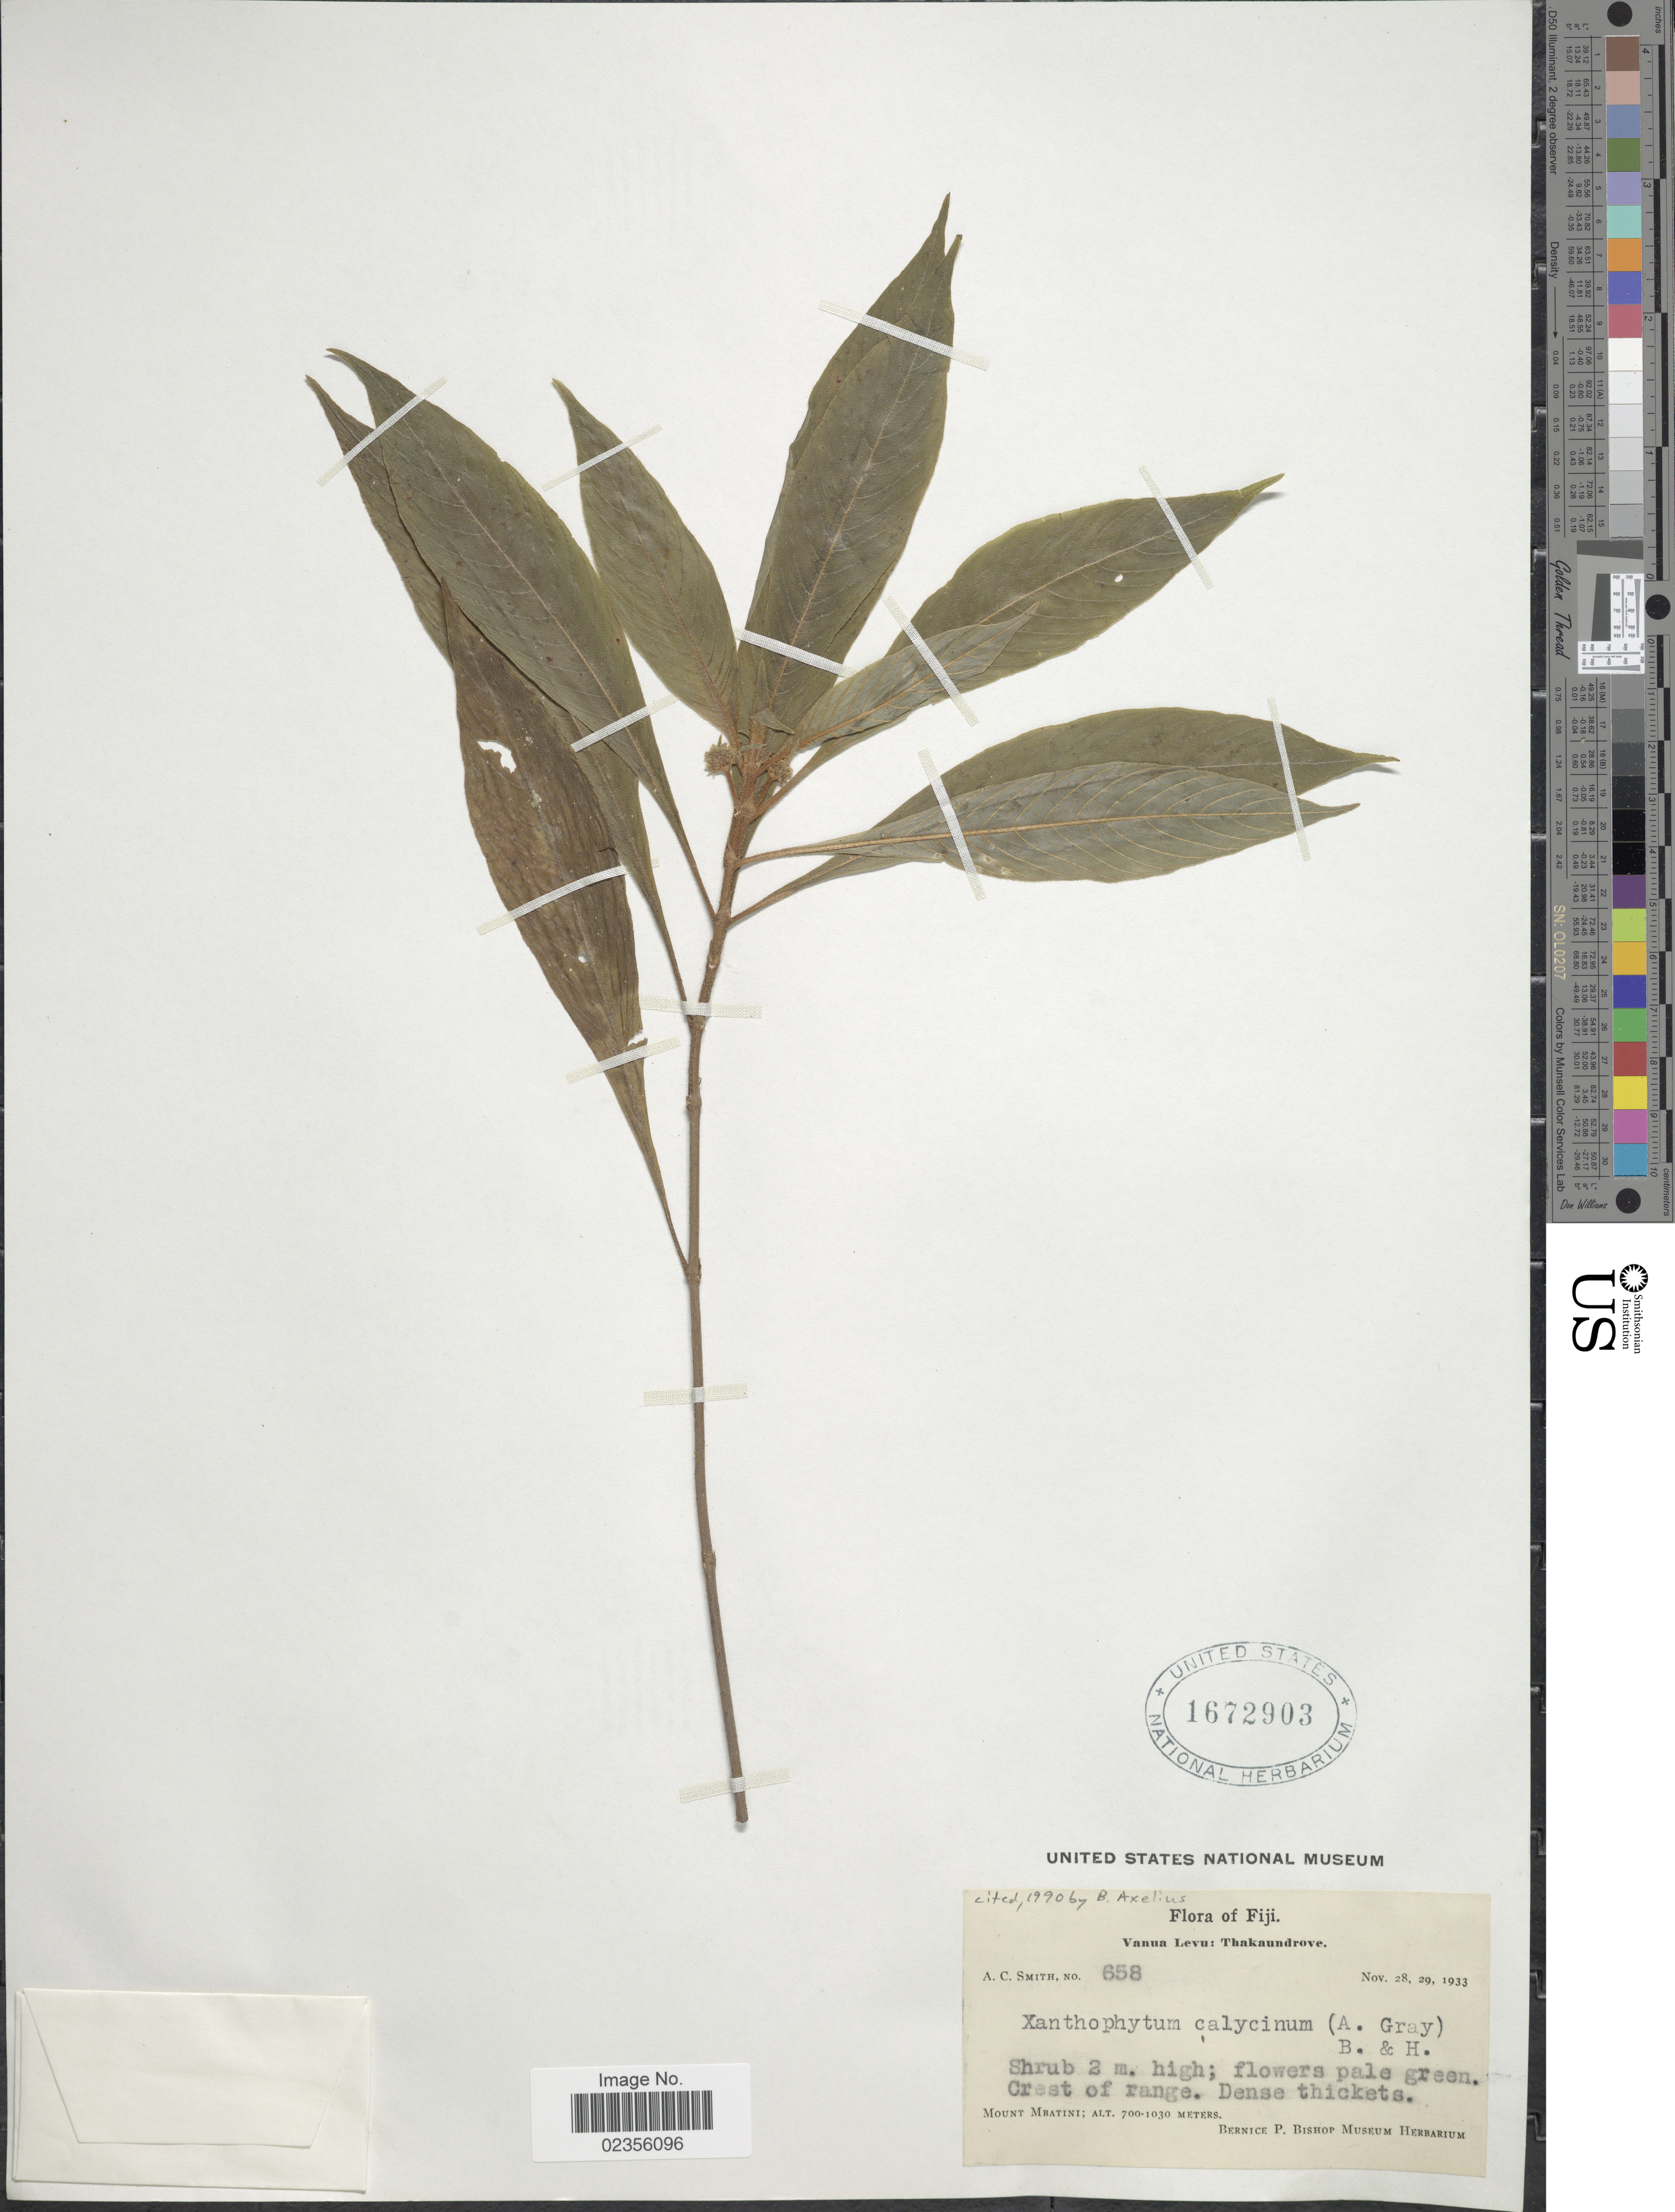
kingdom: Plantae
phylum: Tracheophyta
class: Magnoliopsida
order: Gentianales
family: Rubiaceae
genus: Xanthophytum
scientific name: Xanthophytum calycinum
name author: (A. Gray) Benth. & Hook. f. ex Drake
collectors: A. C. Smith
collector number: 658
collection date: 1933-11-28/1933-11-29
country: Fiji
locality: Vanua Levu: Thakaundrove. Mount Mbatini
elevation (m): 700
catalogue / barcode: US 1672903